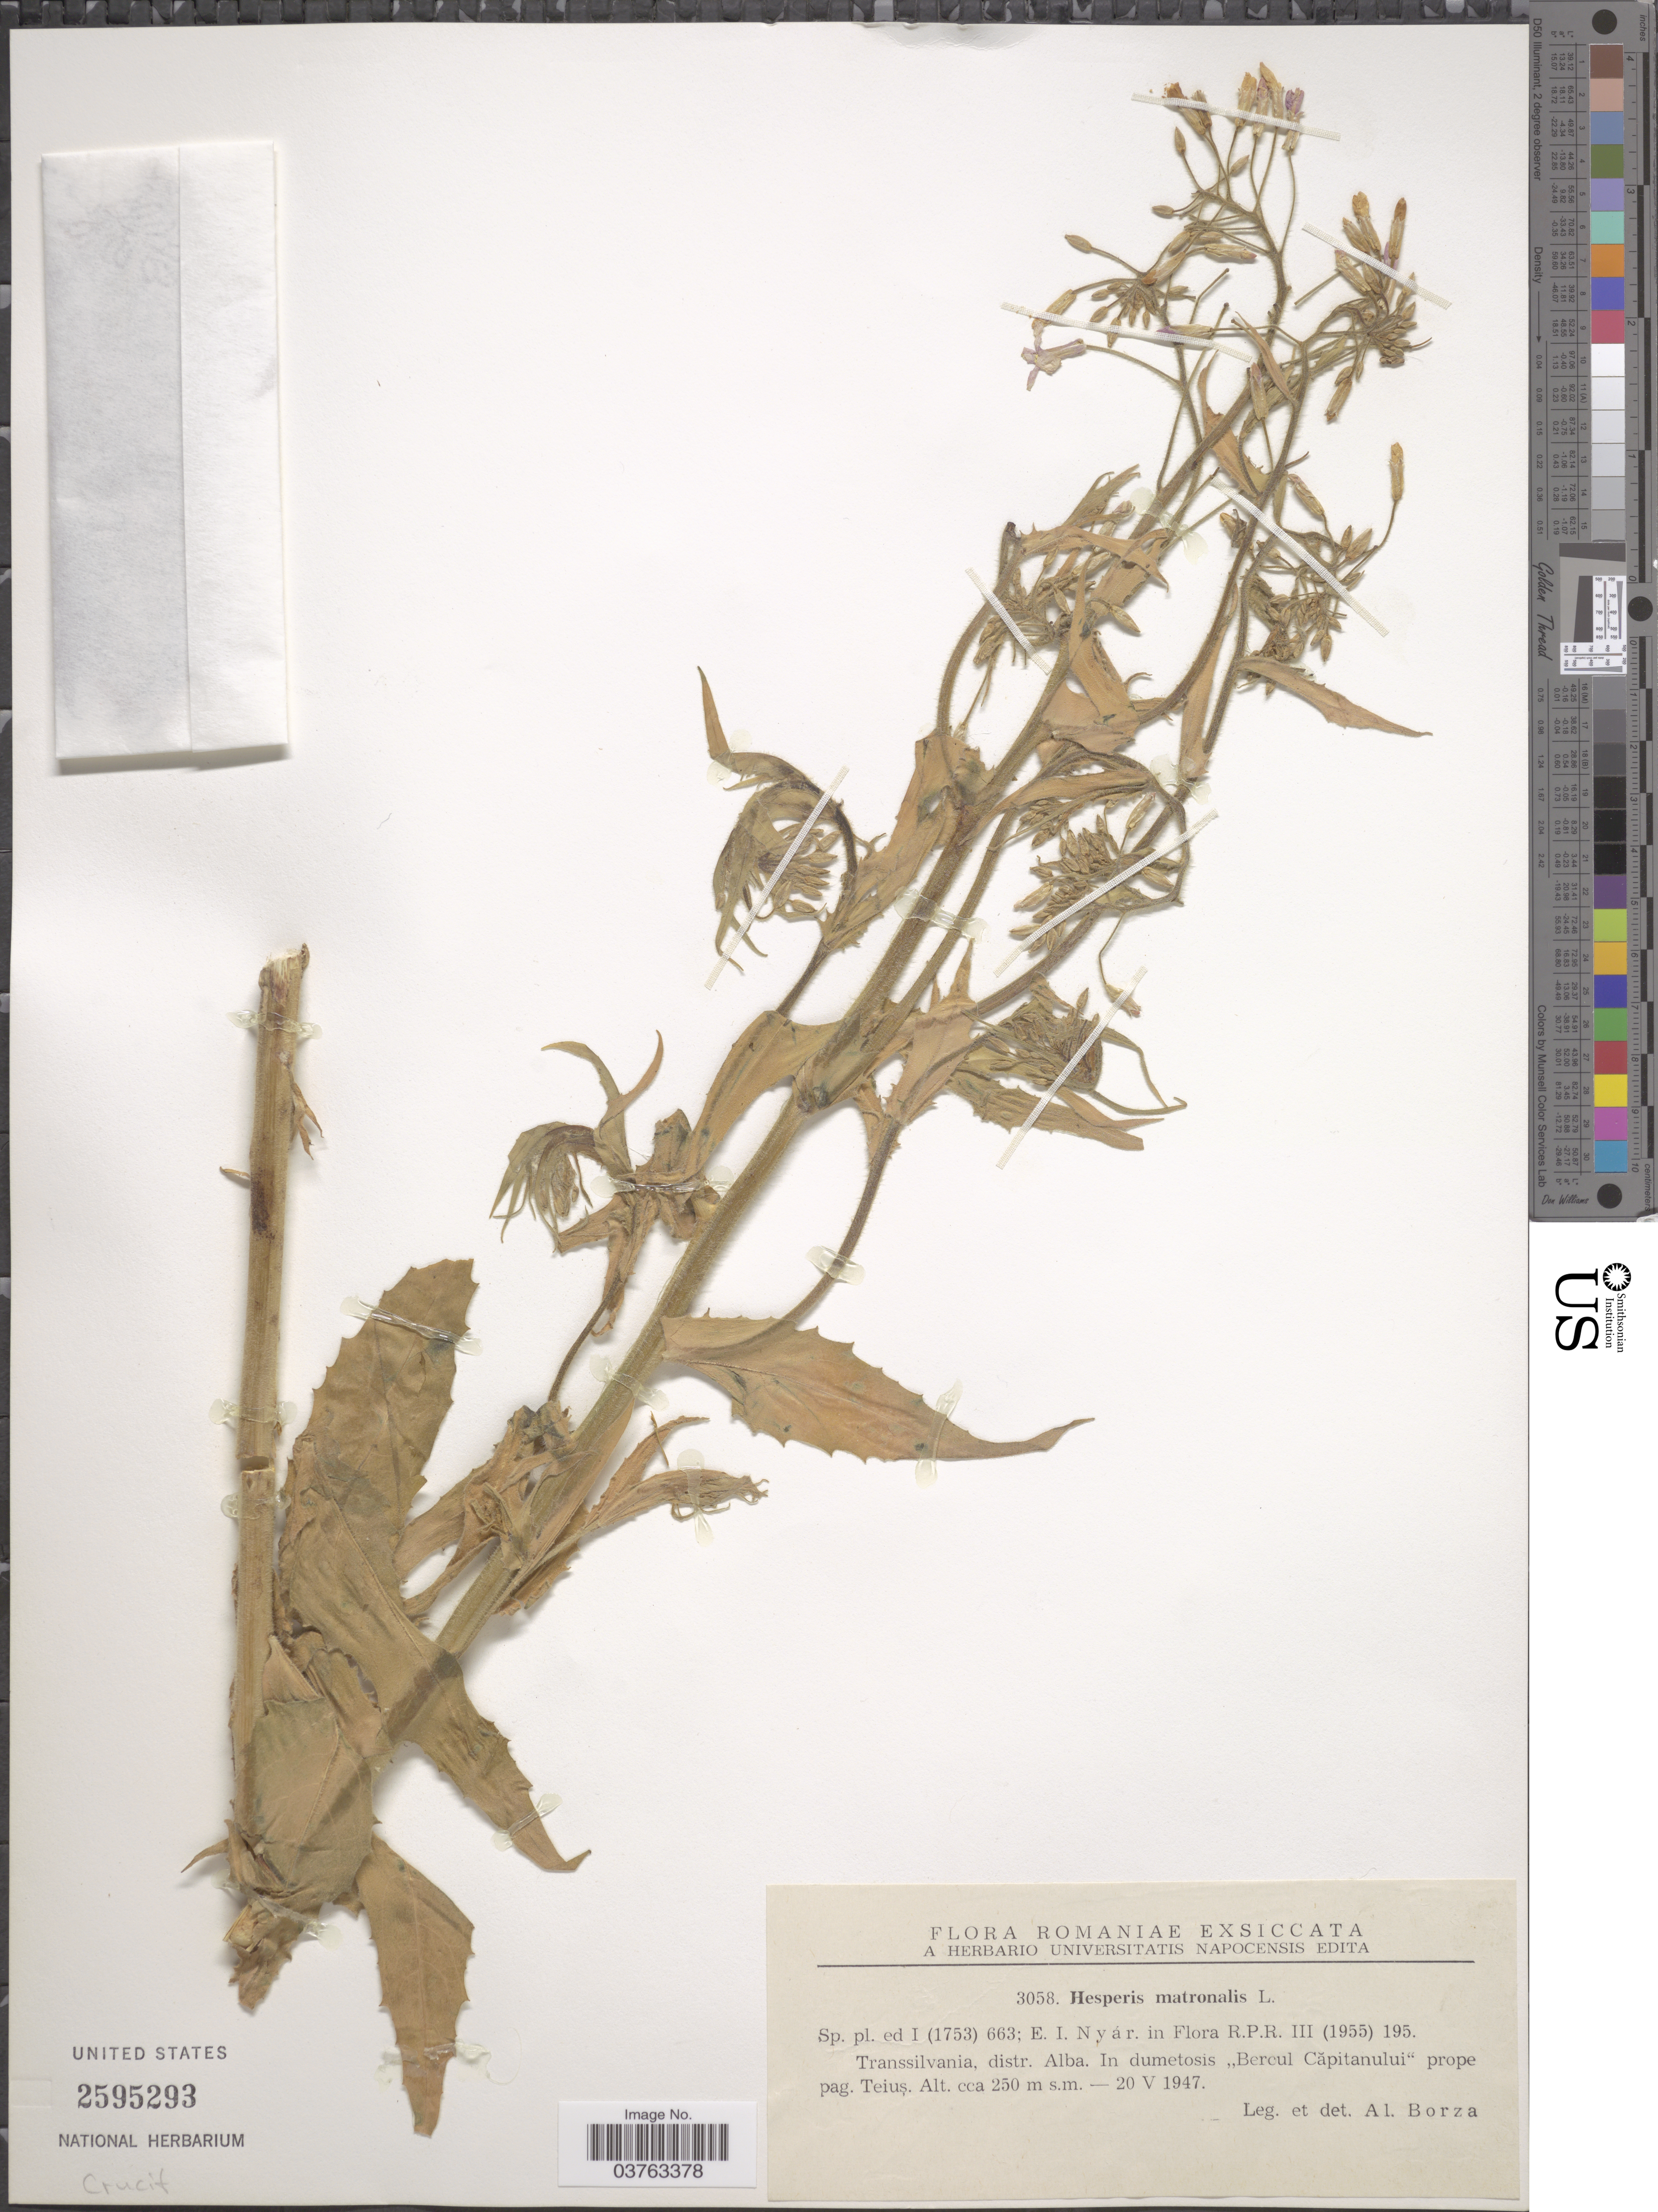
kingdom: Plantae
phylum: Tracheophyta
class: Magnoliopsida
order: Brassicales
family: Brassicaceae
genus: Hesperis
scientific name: Hesperis matronalis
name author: L.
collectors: A. Borza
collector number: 3058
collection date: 1947-05-20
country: Romania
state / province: Alba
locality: Romaniae. Transsilvania, distr. Alba. In dumetosis "Bercul Căpitanului" prope pag. Teius.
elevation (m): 250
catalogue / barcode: US 2595293